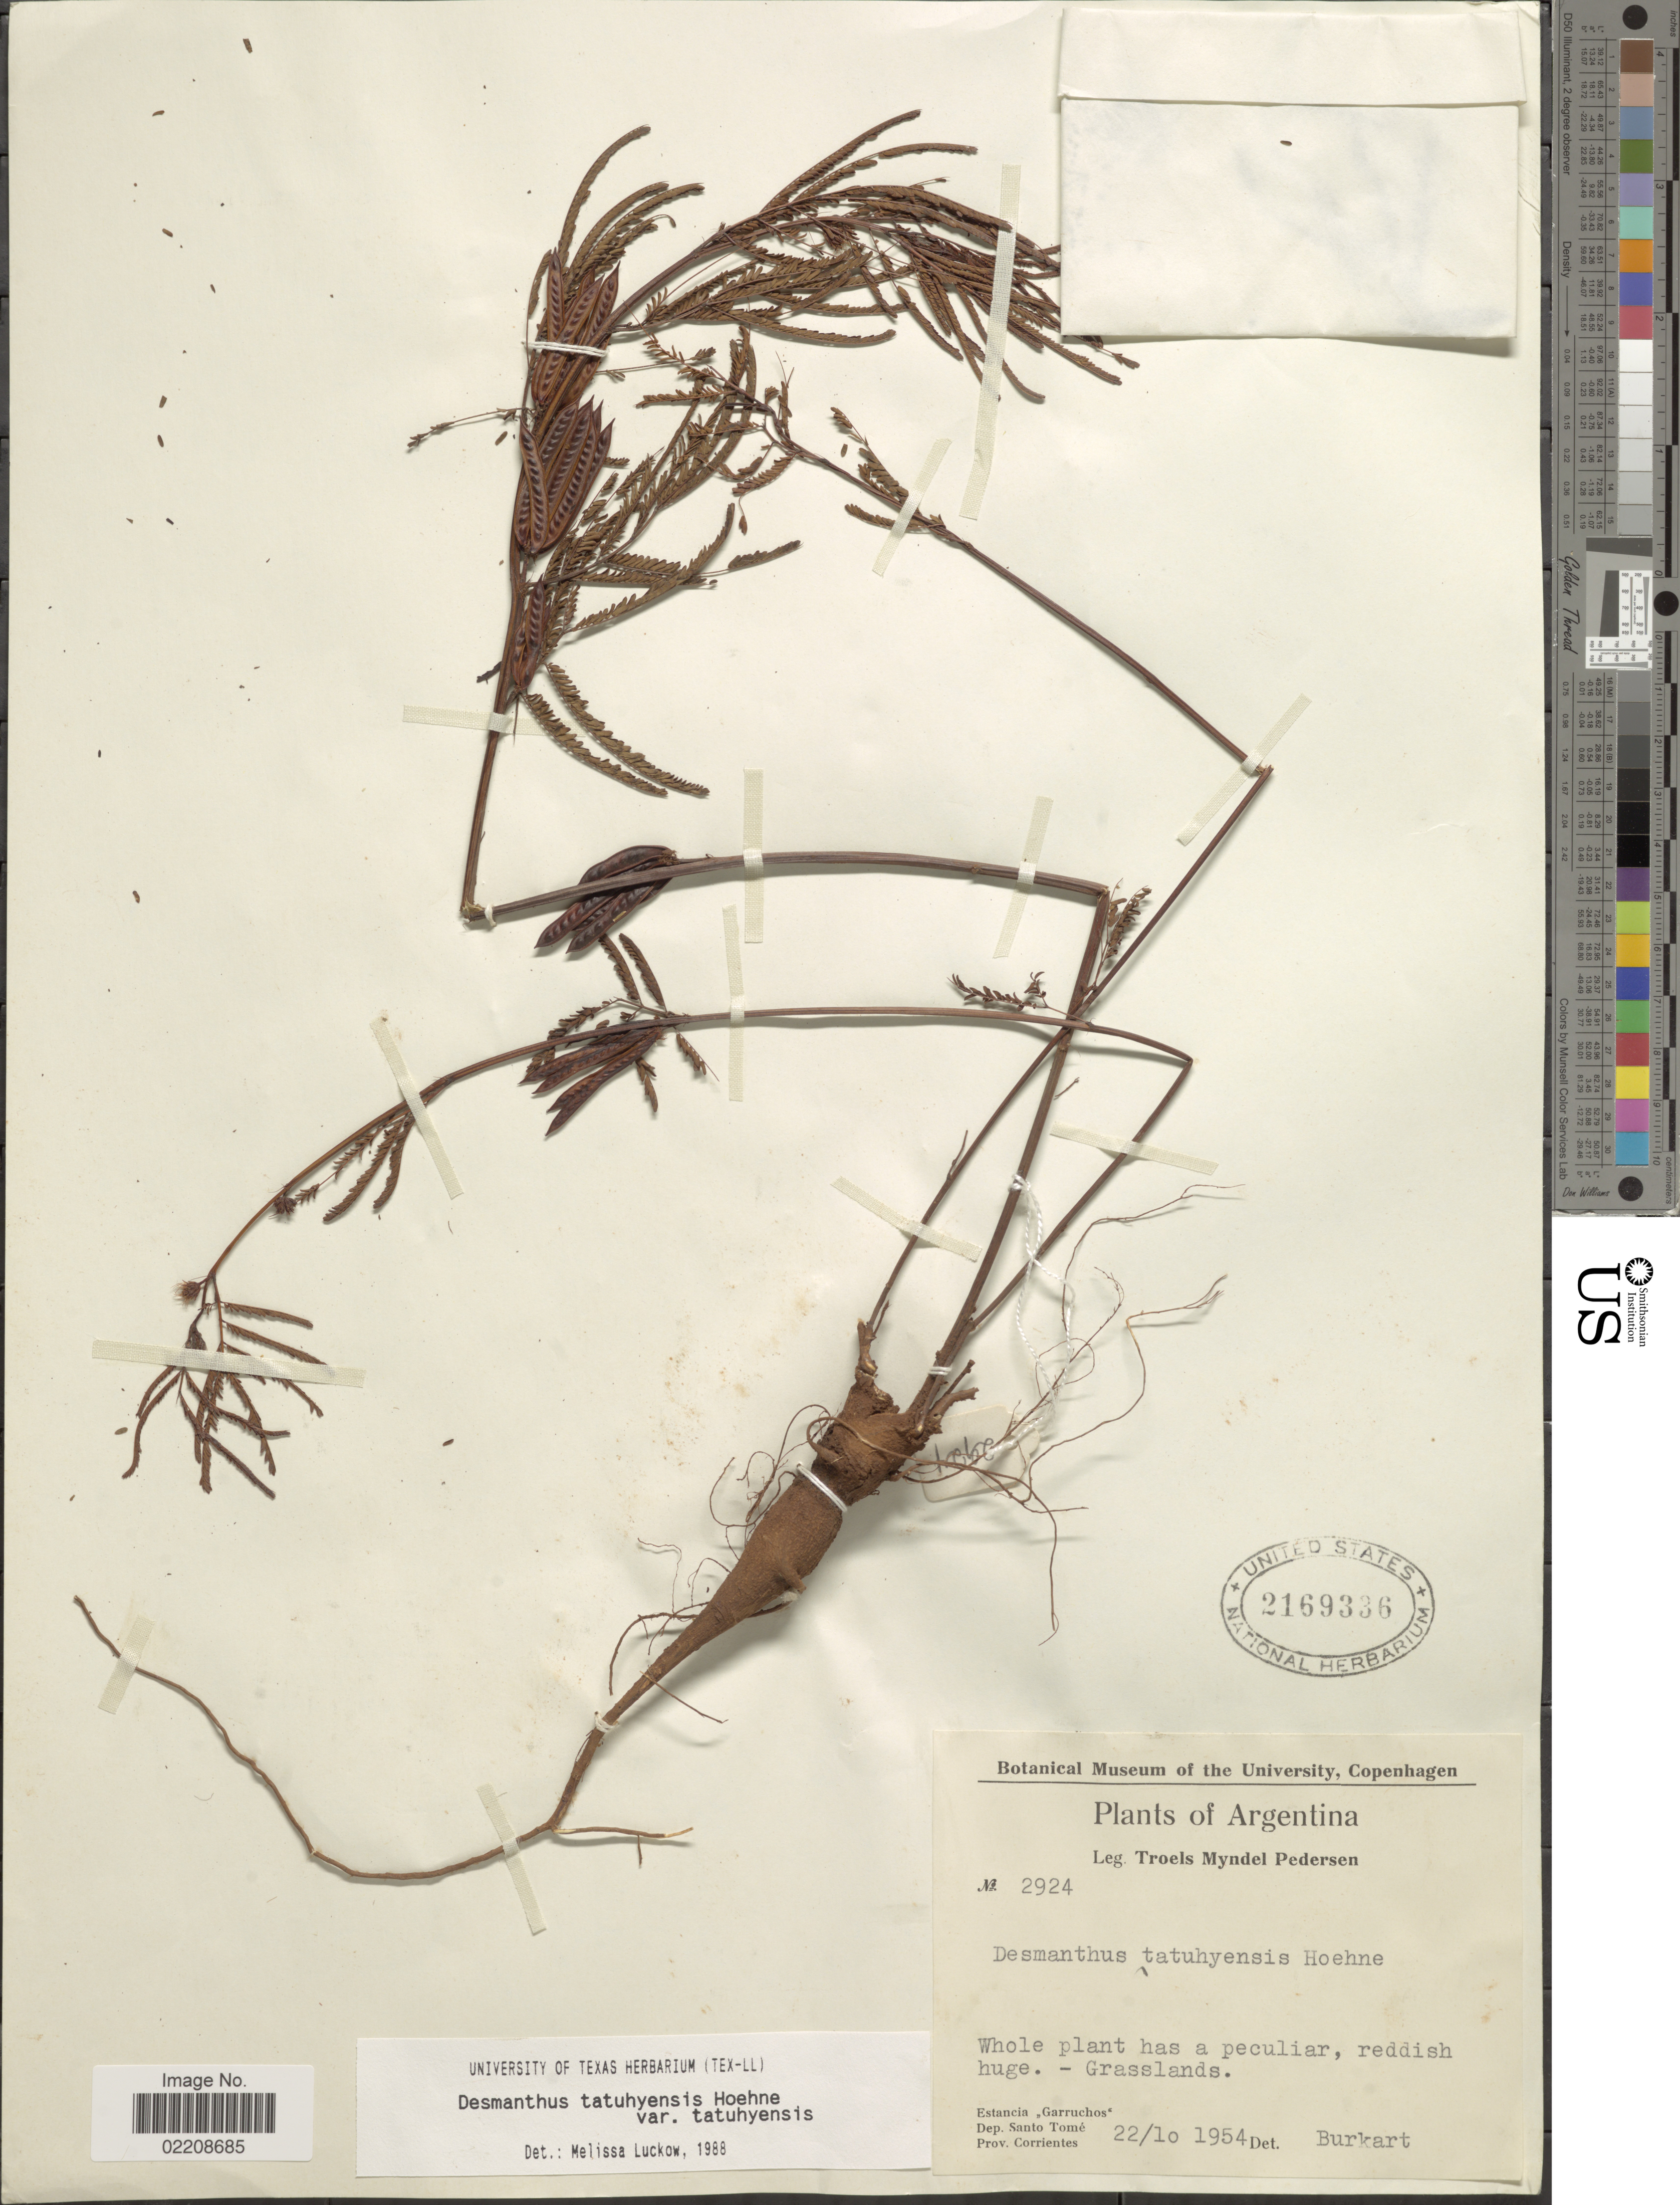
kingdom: Plantae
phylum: Tracheophyta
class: Magnoliopsida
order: Fabales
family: Fabaceae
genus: Desmanthus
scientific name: Desmanthus tatuhyensis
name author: Hoehne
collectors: T. Pederson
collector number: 2924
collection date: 1954-10-22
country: Argentina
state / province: Corrientes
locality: Estancia Garruchos, Dep. Santo Tome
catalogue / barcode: US 2169336